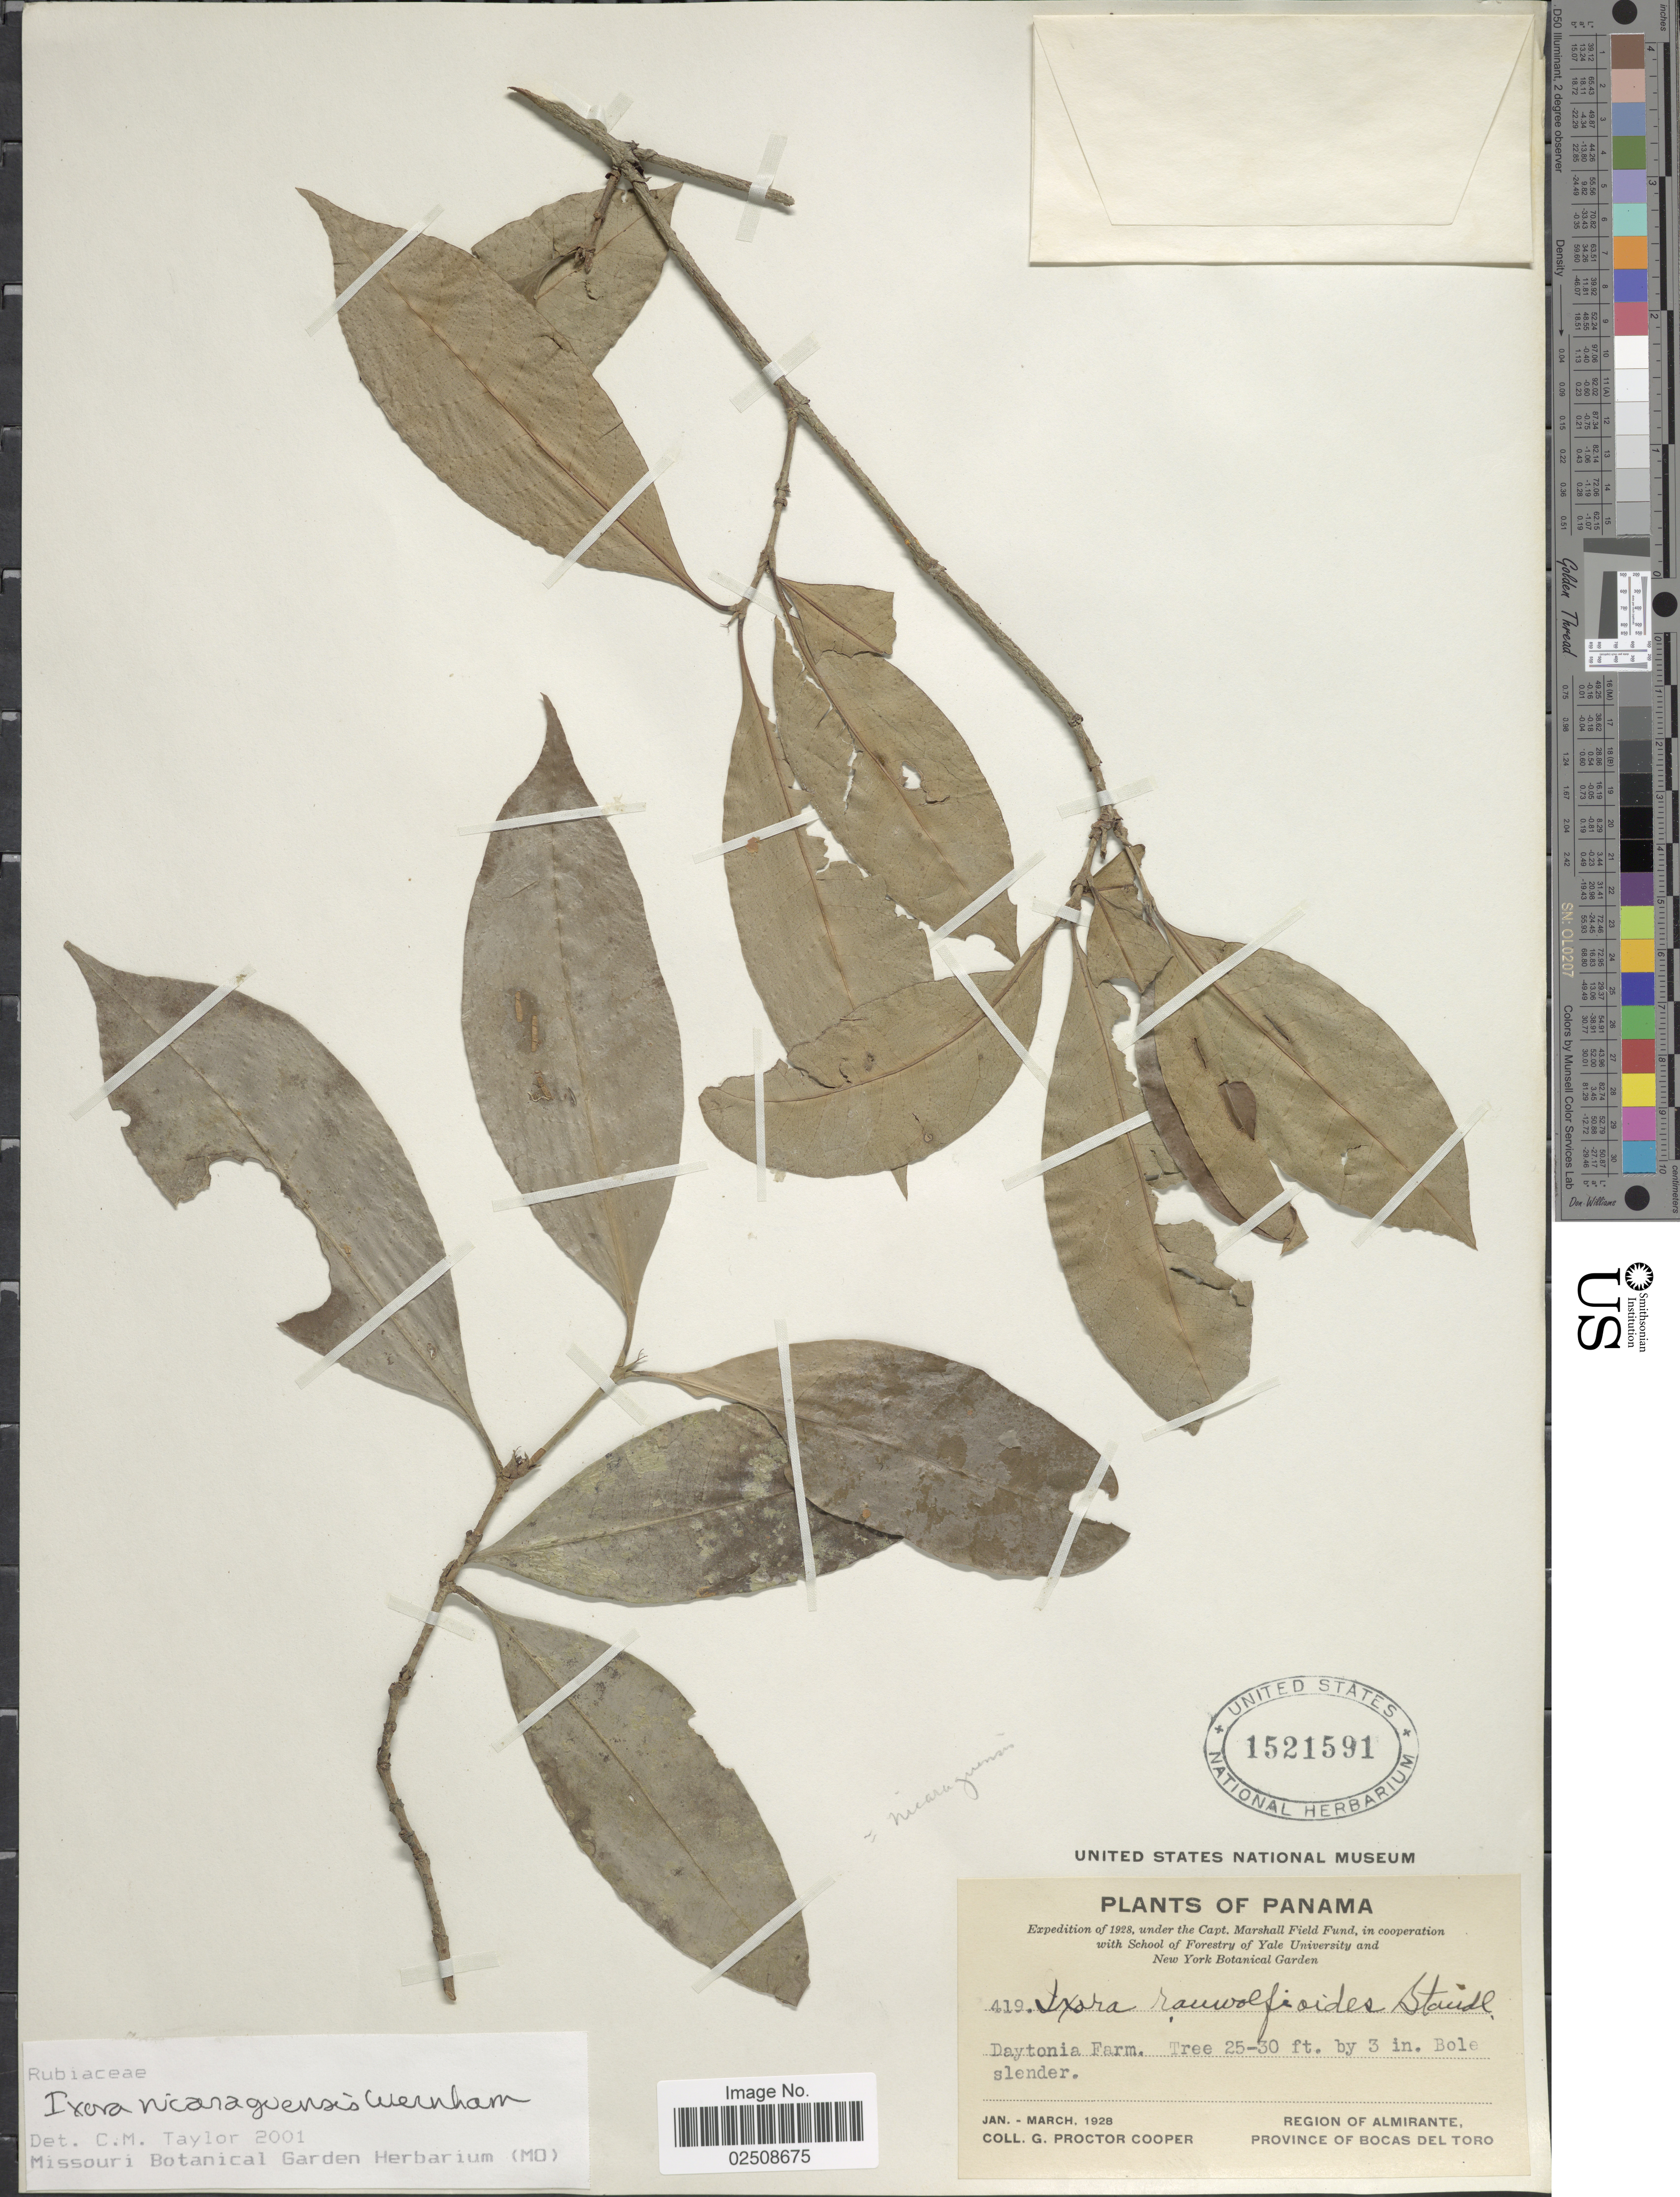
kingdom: Plantae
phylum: Tracheophyta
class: Magnoliopsida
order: Gentianales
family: Rubiaceae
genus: Ixora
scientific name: Ixora nicaraguensis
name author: Wernham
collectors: G. Cooper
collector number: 419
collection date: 1928-01/1928-03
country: Panama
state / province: Bocas del Toro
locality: Daytonia Farm, Region of Almirante, Province of Bocas del Toro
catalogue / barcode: US 1521591